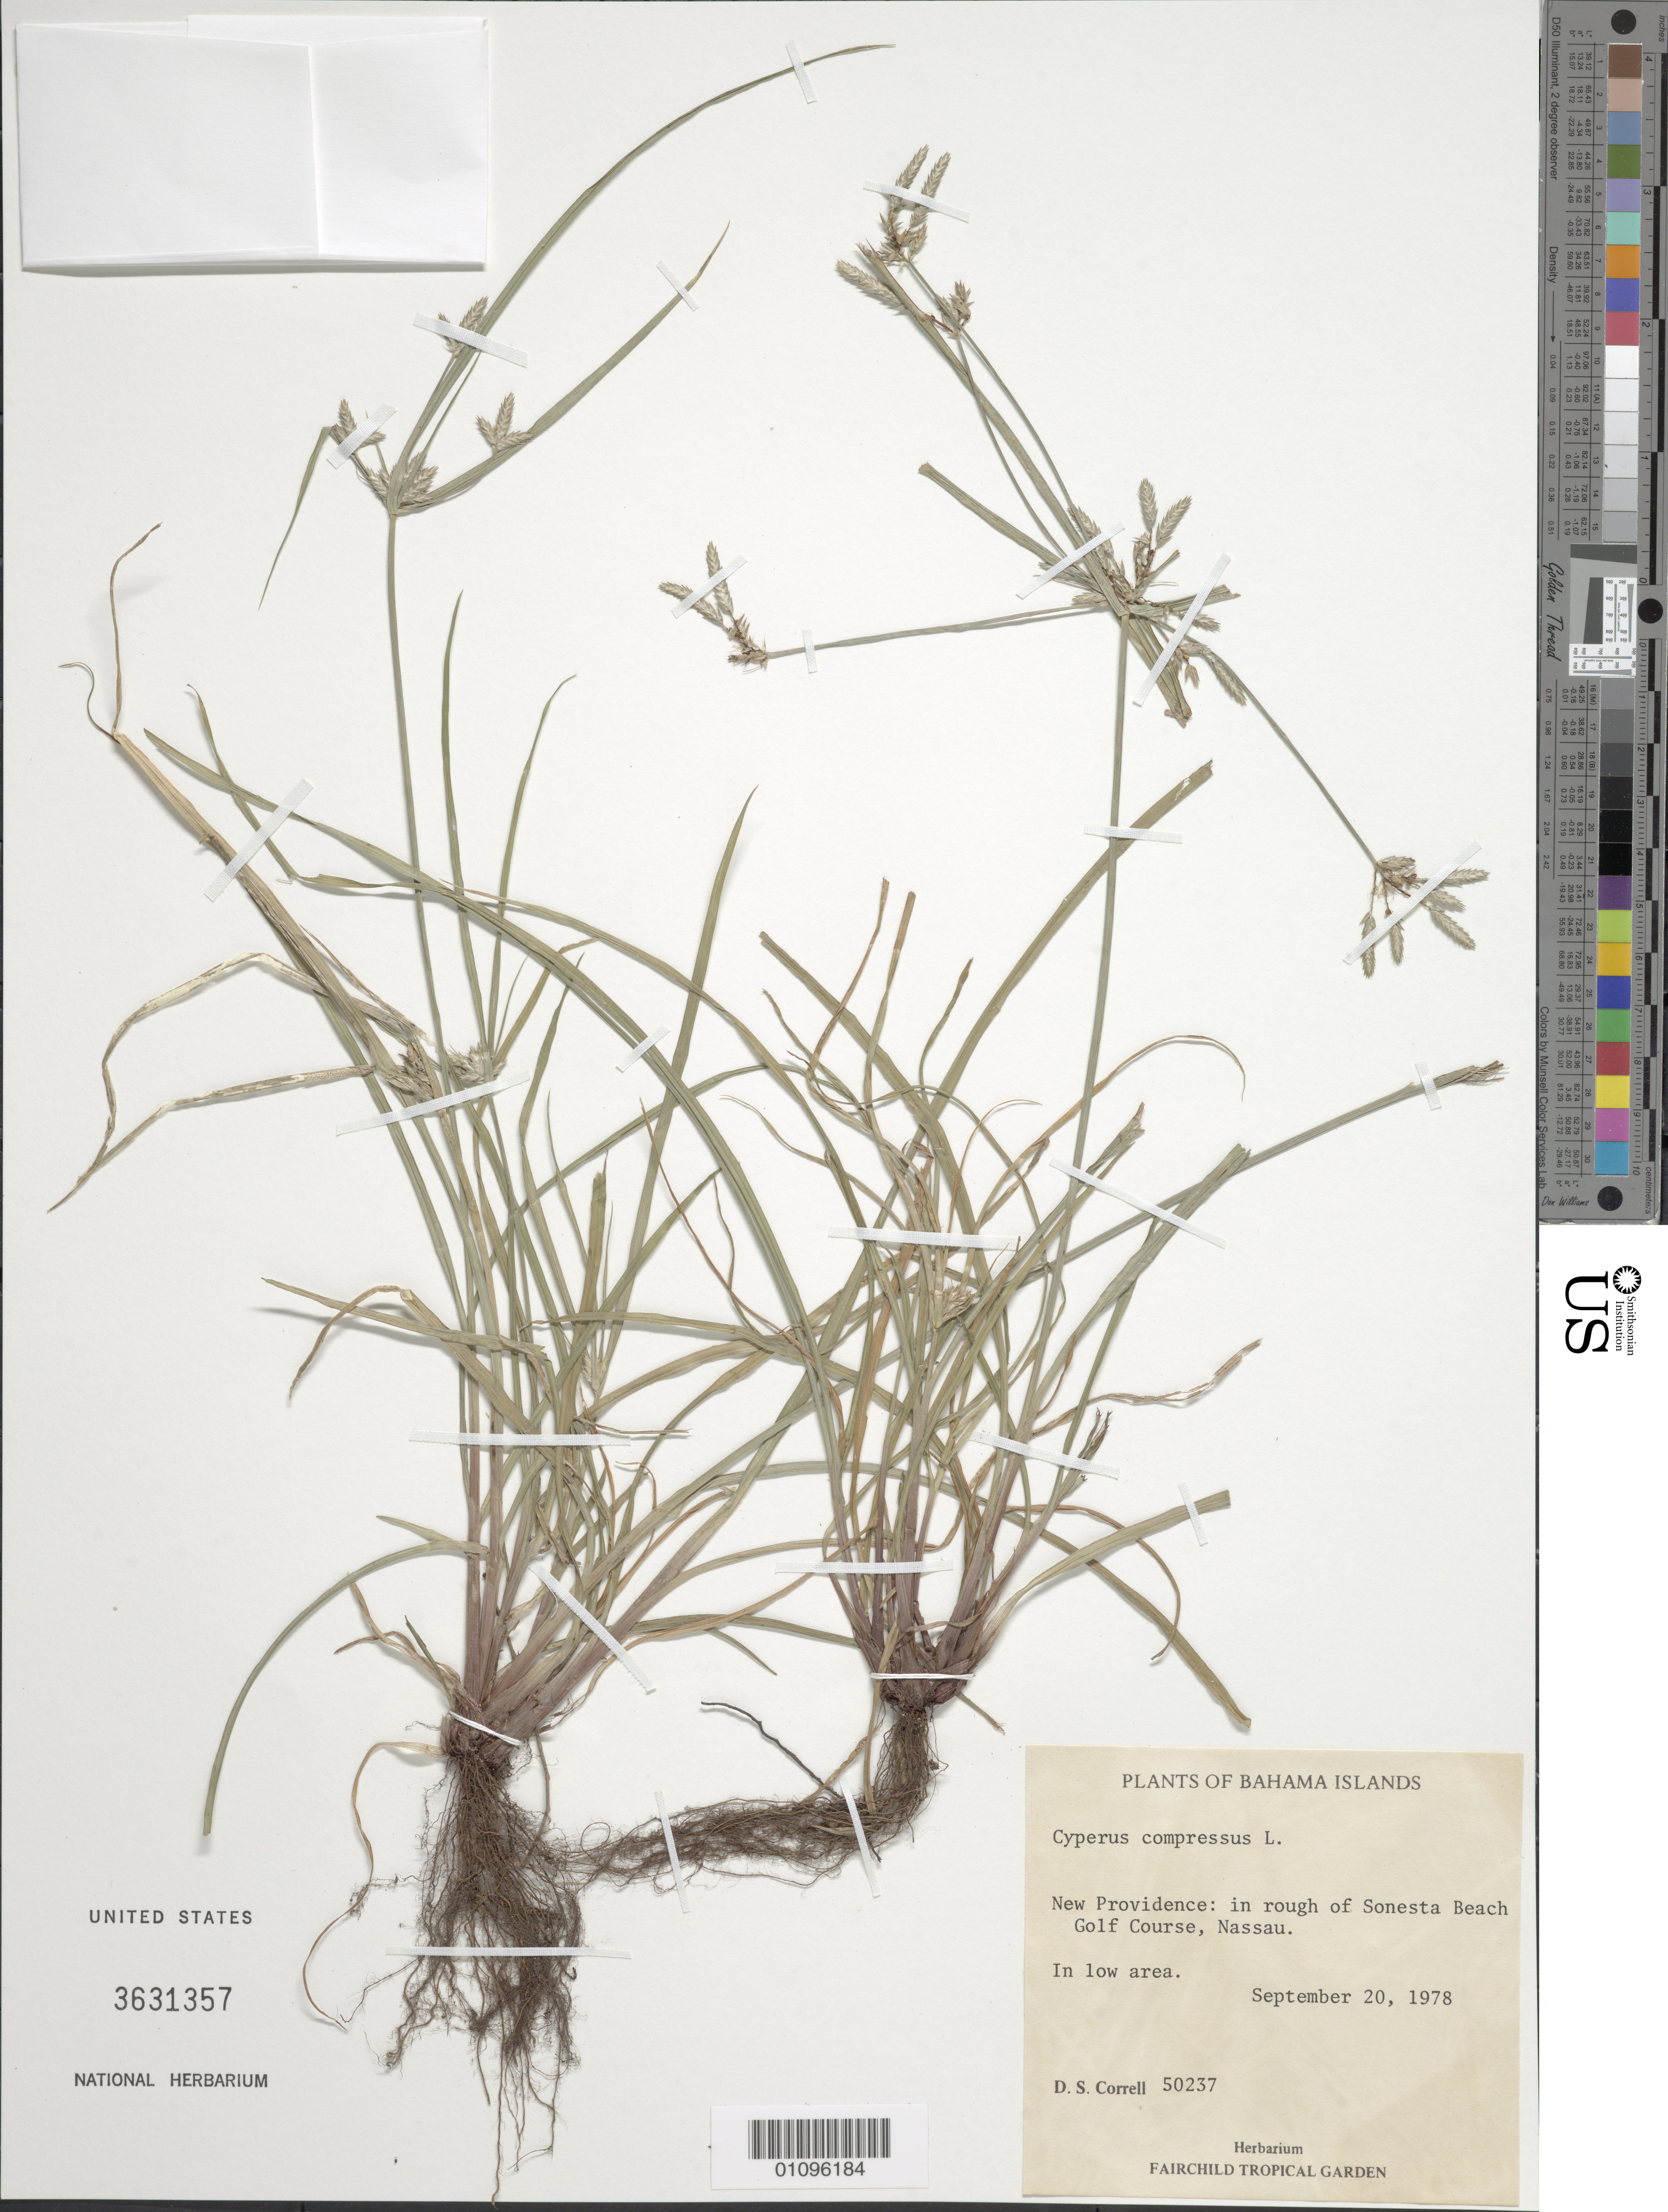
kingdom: Plantae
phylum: Tracheophyta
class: Liliopsida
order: Poales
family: Cyperaceae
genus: Cyperus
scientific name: Cyperus compressus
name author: L.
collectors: D. S. Correll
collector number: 50237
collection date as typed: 20 Sep 1978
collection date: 1978-09-20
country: Bahamas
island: New Providence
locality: Nassau, Sonesta Beach Golf Course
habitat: In rough of golf course, low area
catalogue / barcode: US 3631357